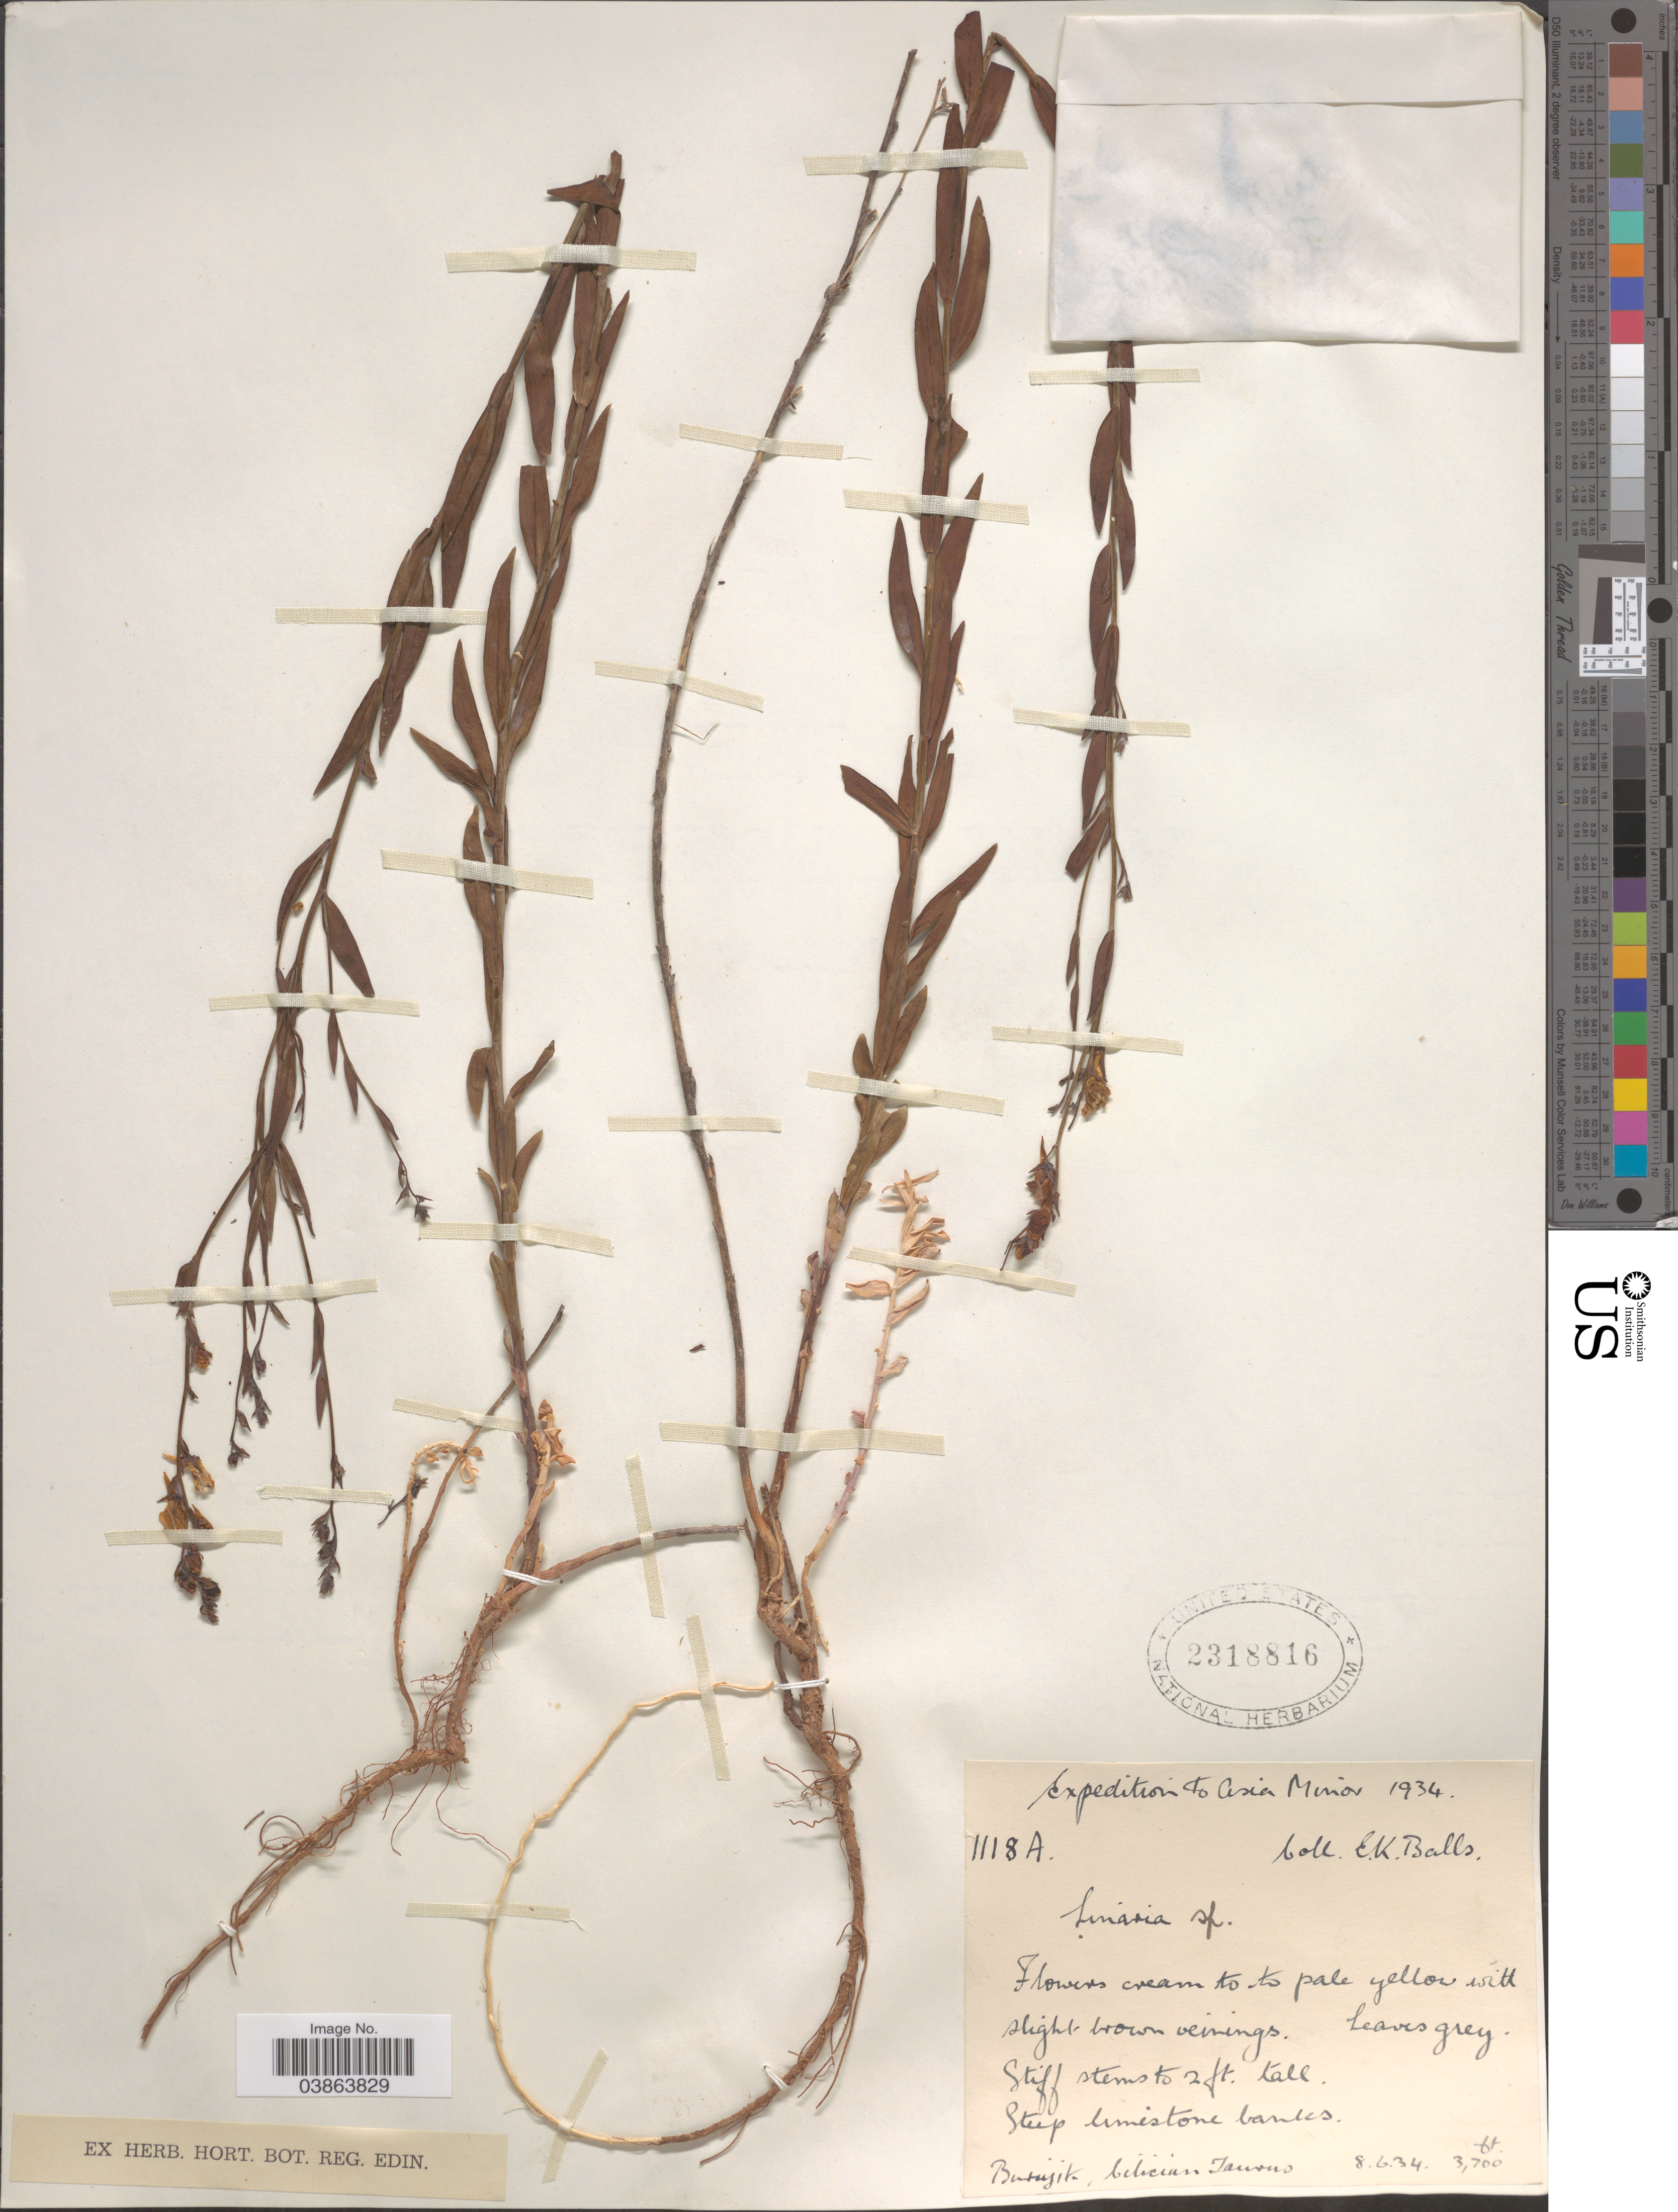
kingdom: Plantae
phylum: Tracheophyta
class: Magnoliopsida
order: Lamiales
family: Plantaginaceae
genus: Linaria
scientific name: Linaria sp.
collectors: E. K. Balls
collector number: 1118A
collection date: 1934-06-08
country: Turkey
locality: Asia Minor. Butujik, Cilician Taurus.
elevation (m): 1128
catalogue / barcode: US 2318816